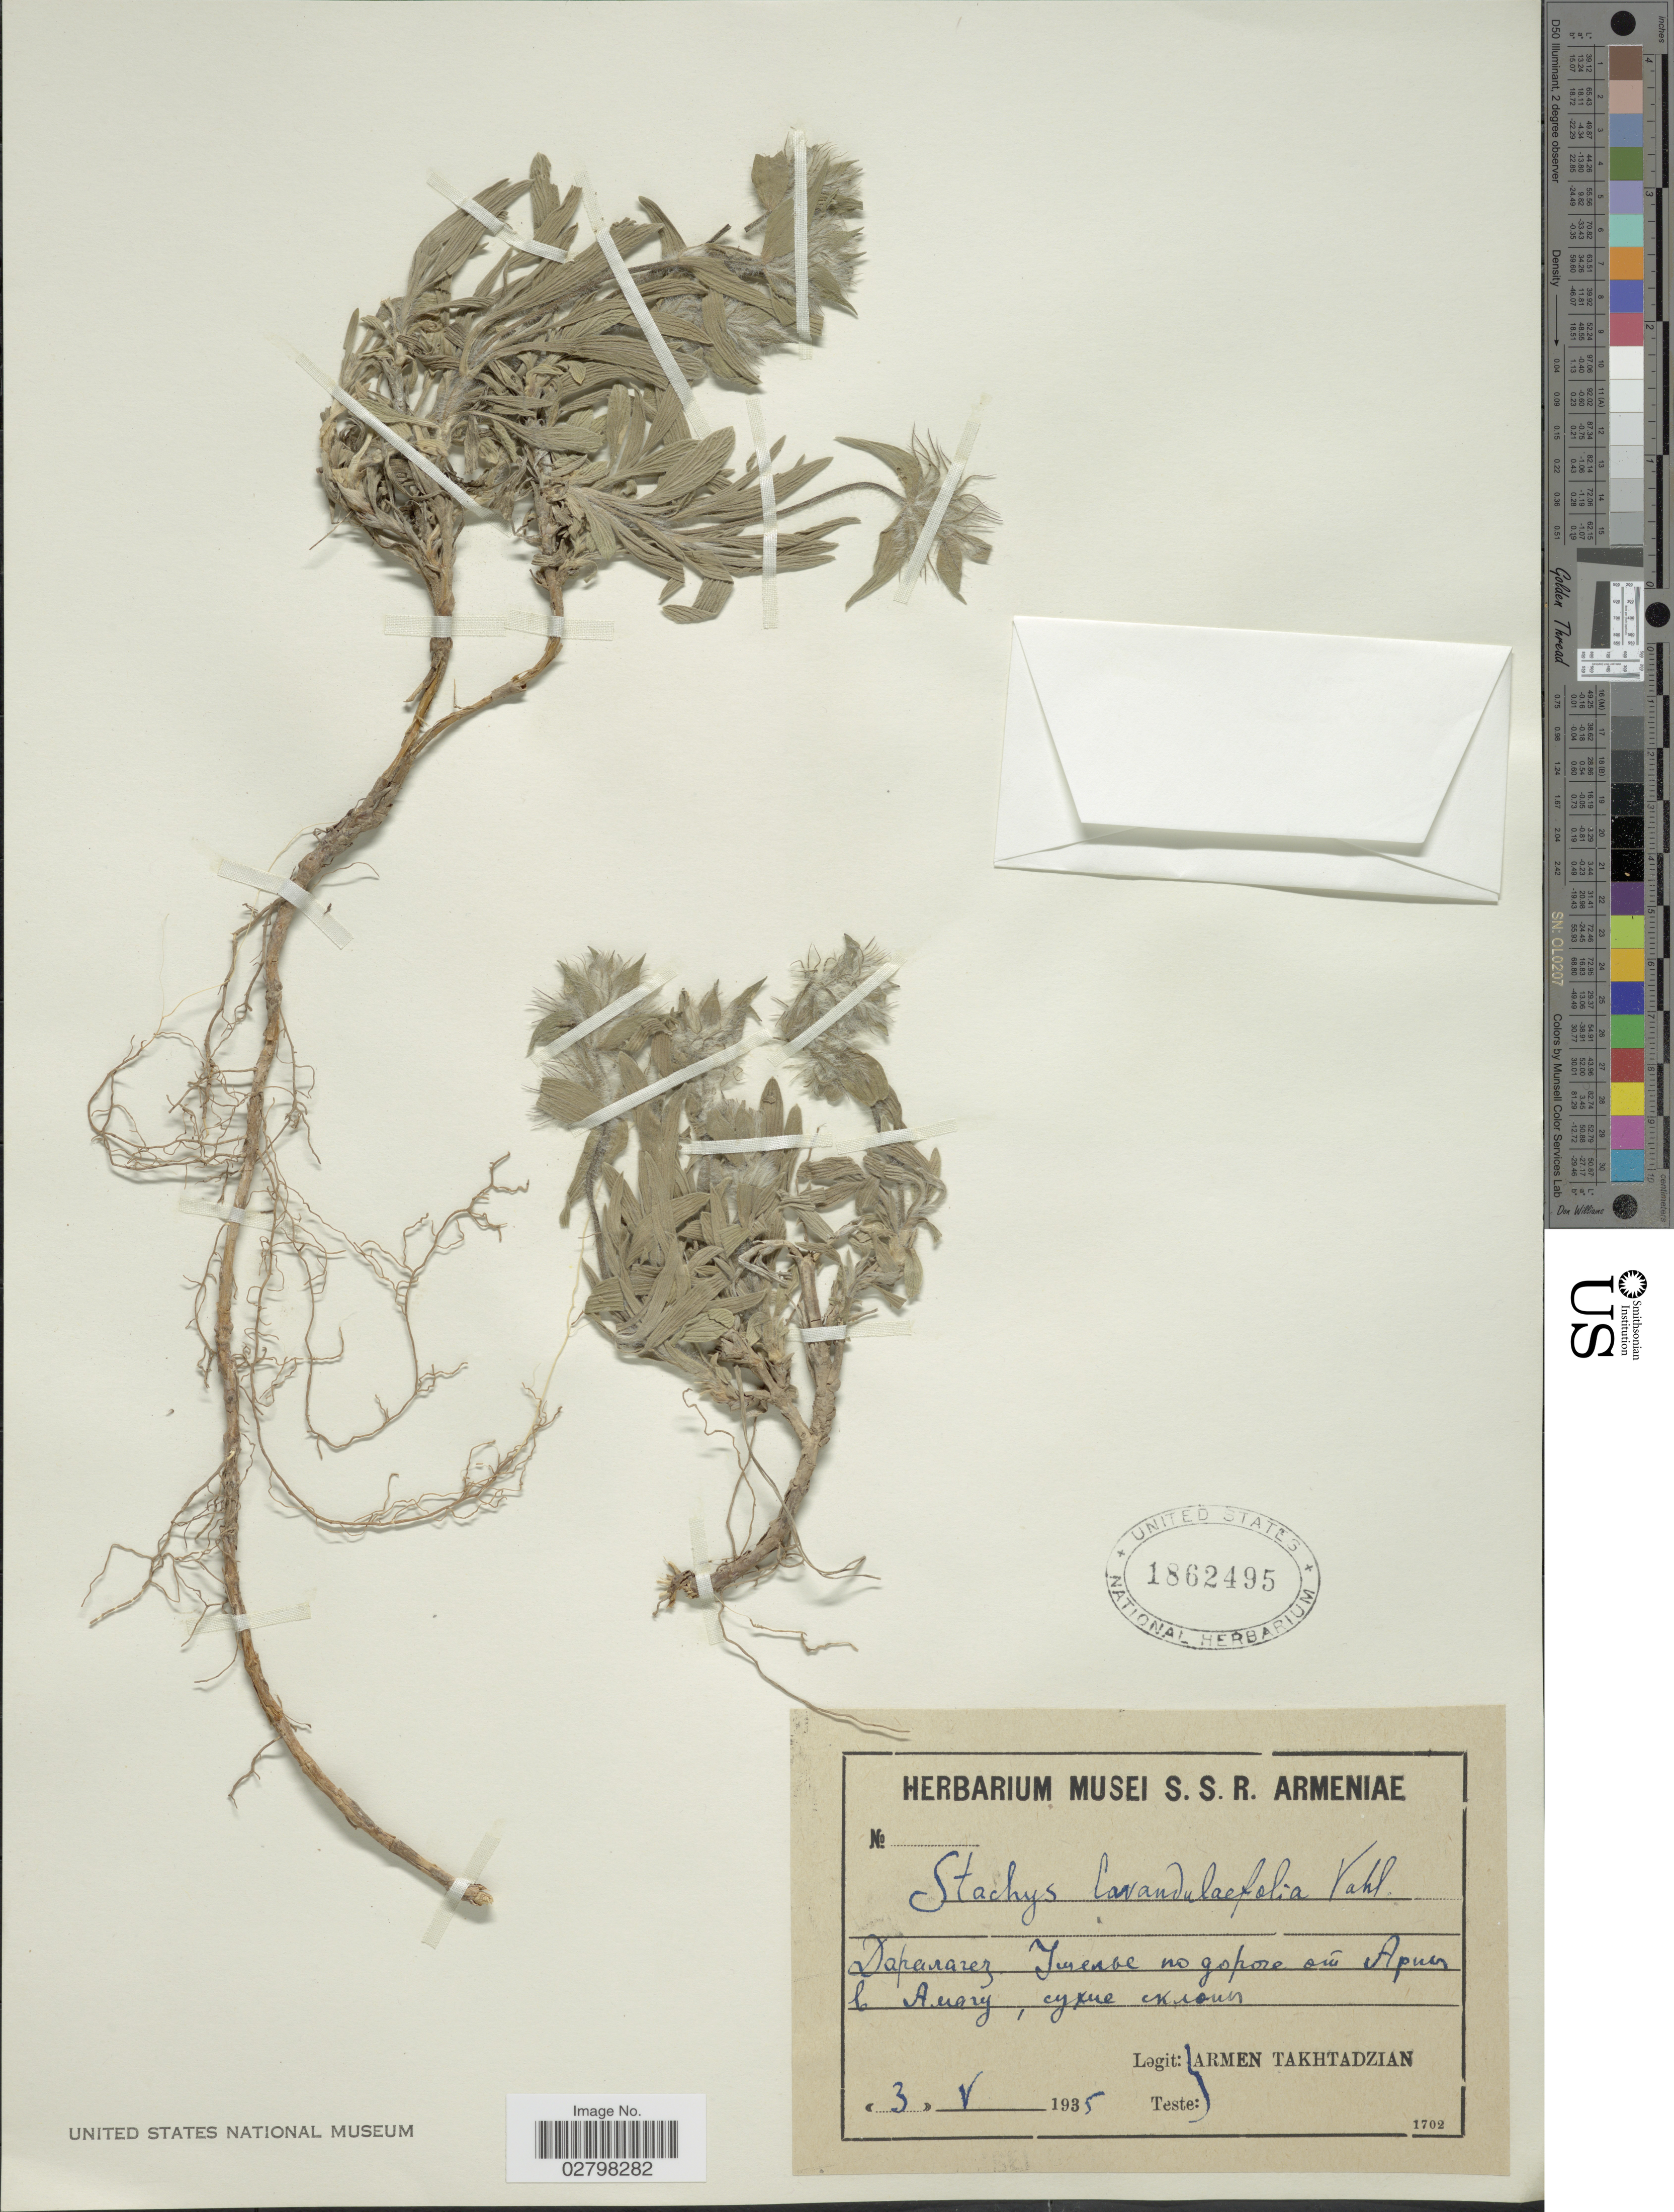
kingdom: Plantae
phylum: Tracheophyta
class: Magnoliopsida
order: Lamiales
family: Lamiaceae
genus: Stachys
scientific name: Stachys lavandulifolia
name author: Vahl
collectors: A. Takhtadzian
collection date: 1935-05-03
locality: X.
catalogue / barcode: US 1862495